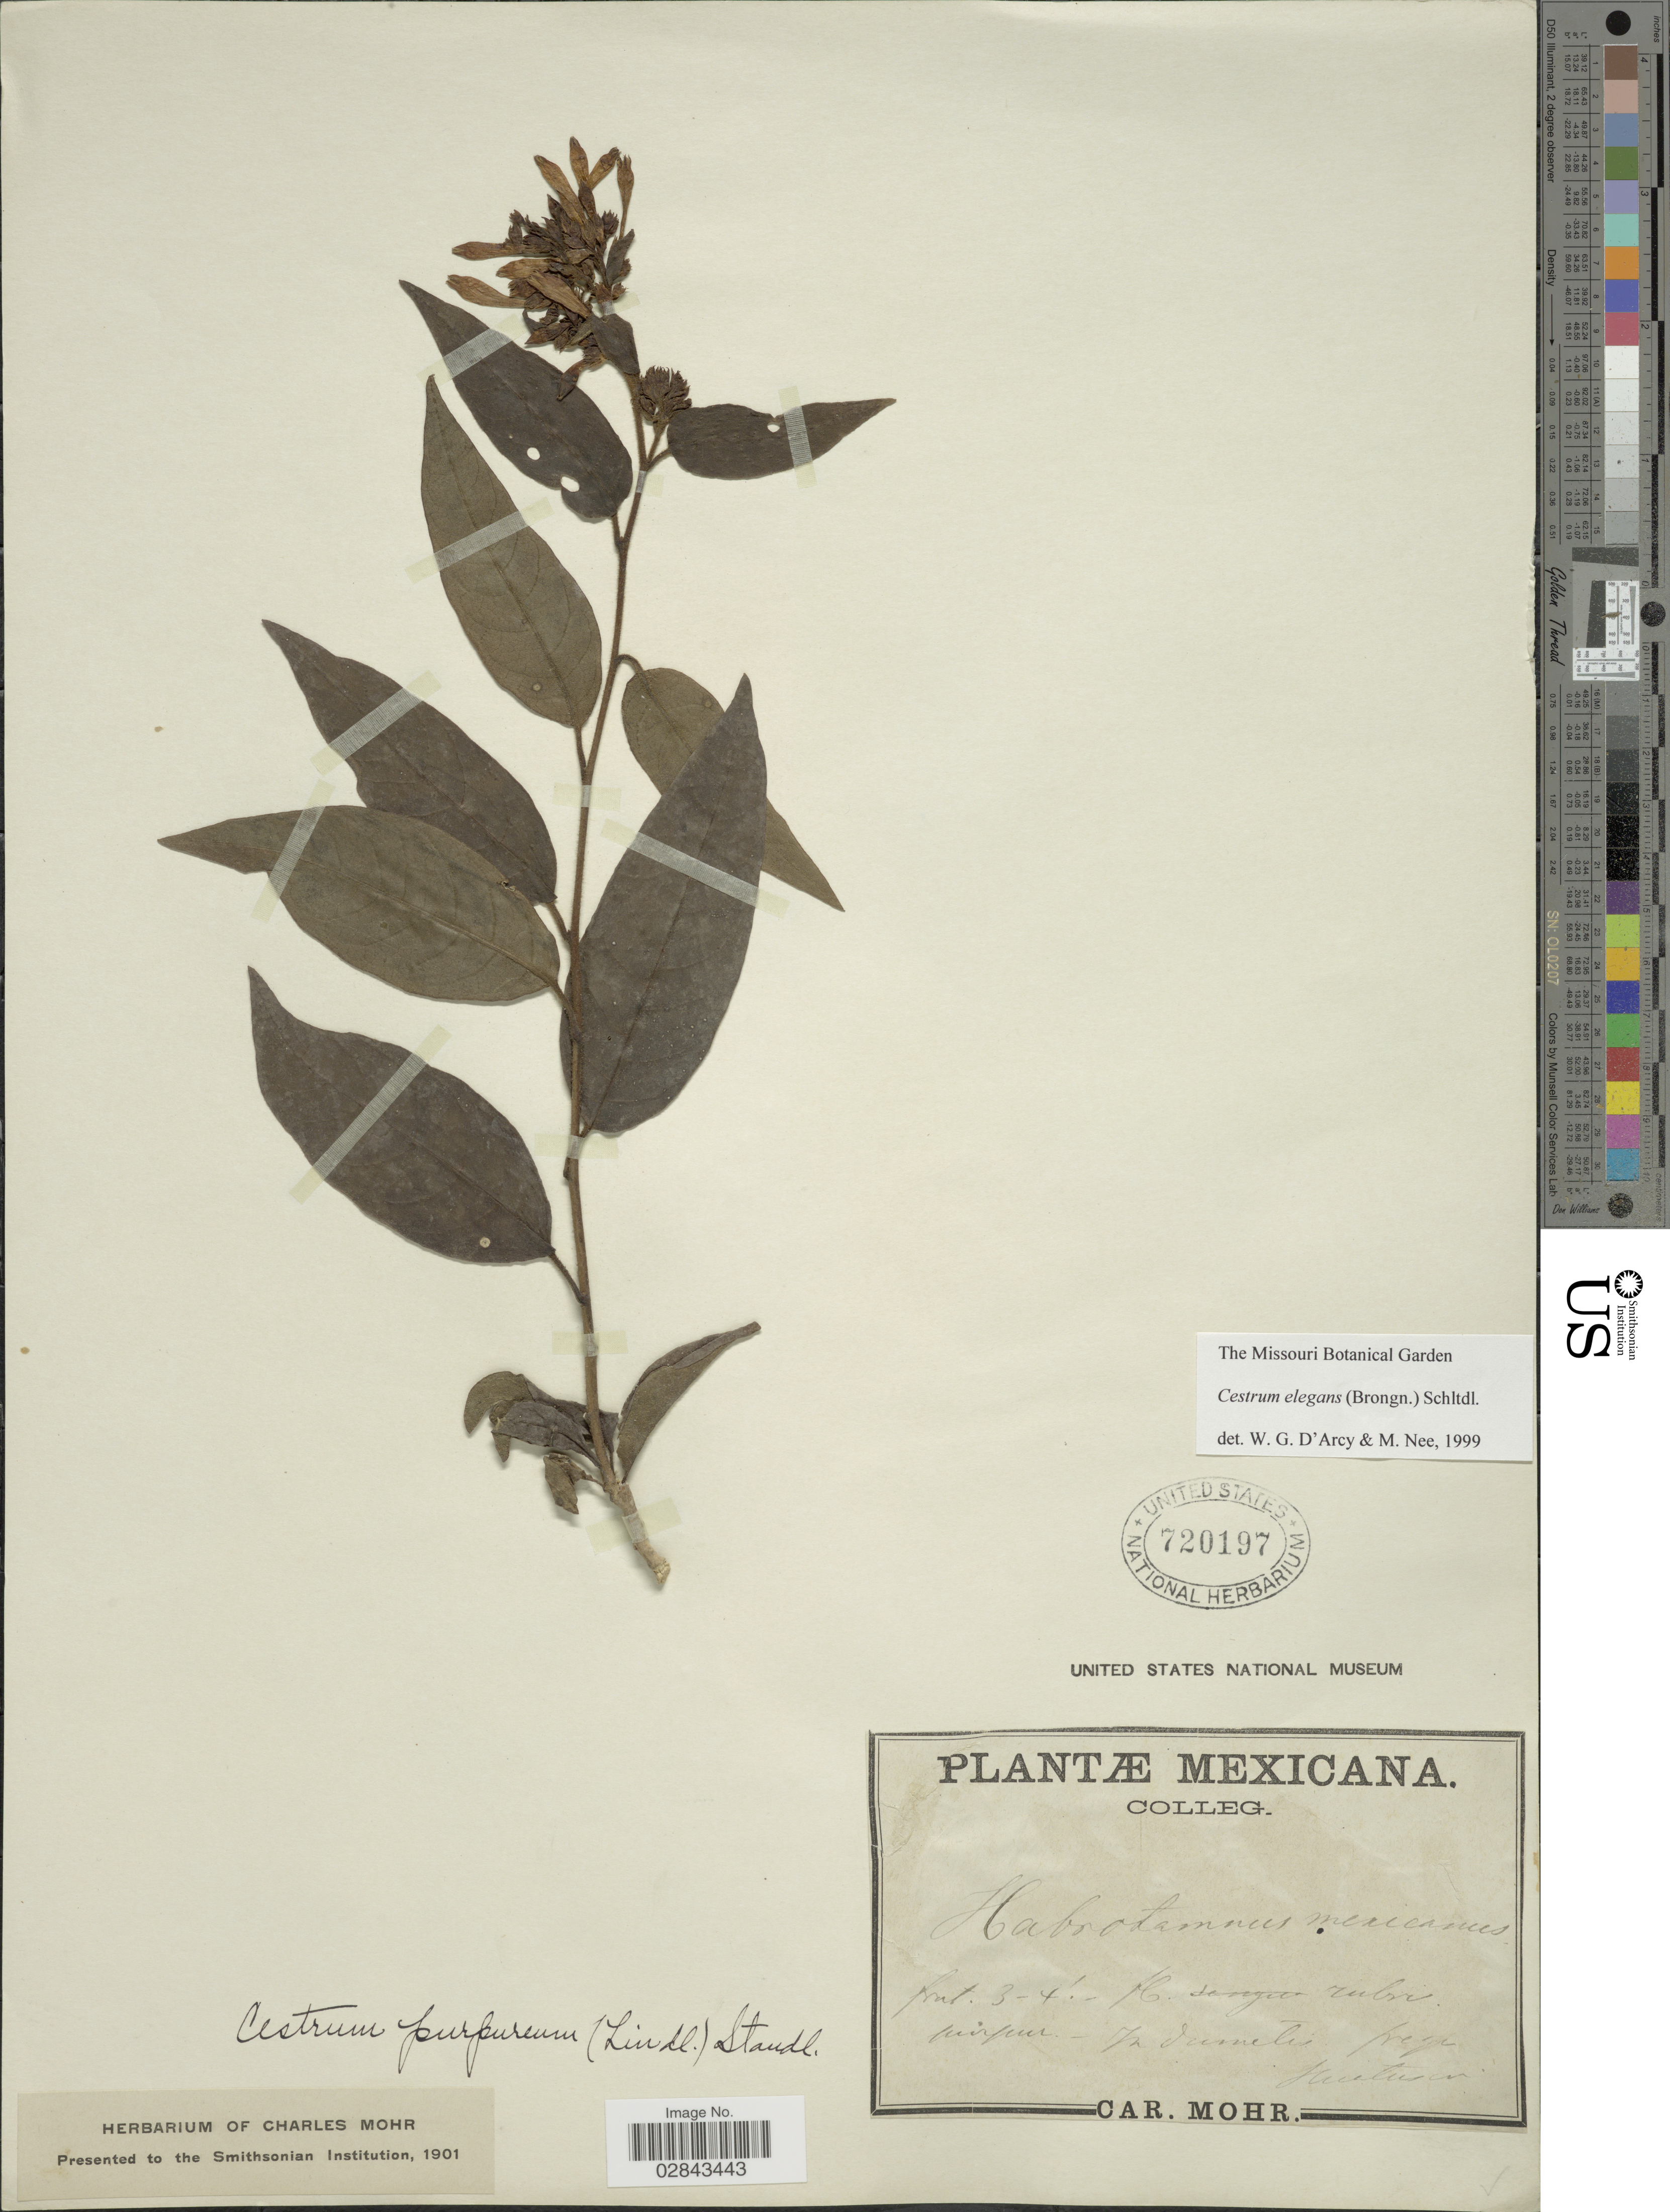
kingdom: Plantae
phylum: Tracheophyta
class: Magnoliopsida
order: Solanales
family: Solanaceae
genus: Cestrum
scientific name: Cestrum elegans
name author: (Brongn.) Schltdl.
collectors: C. T. Mohr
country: Mexico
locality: In dumetis prope Huatusco.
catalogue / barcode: US 720197